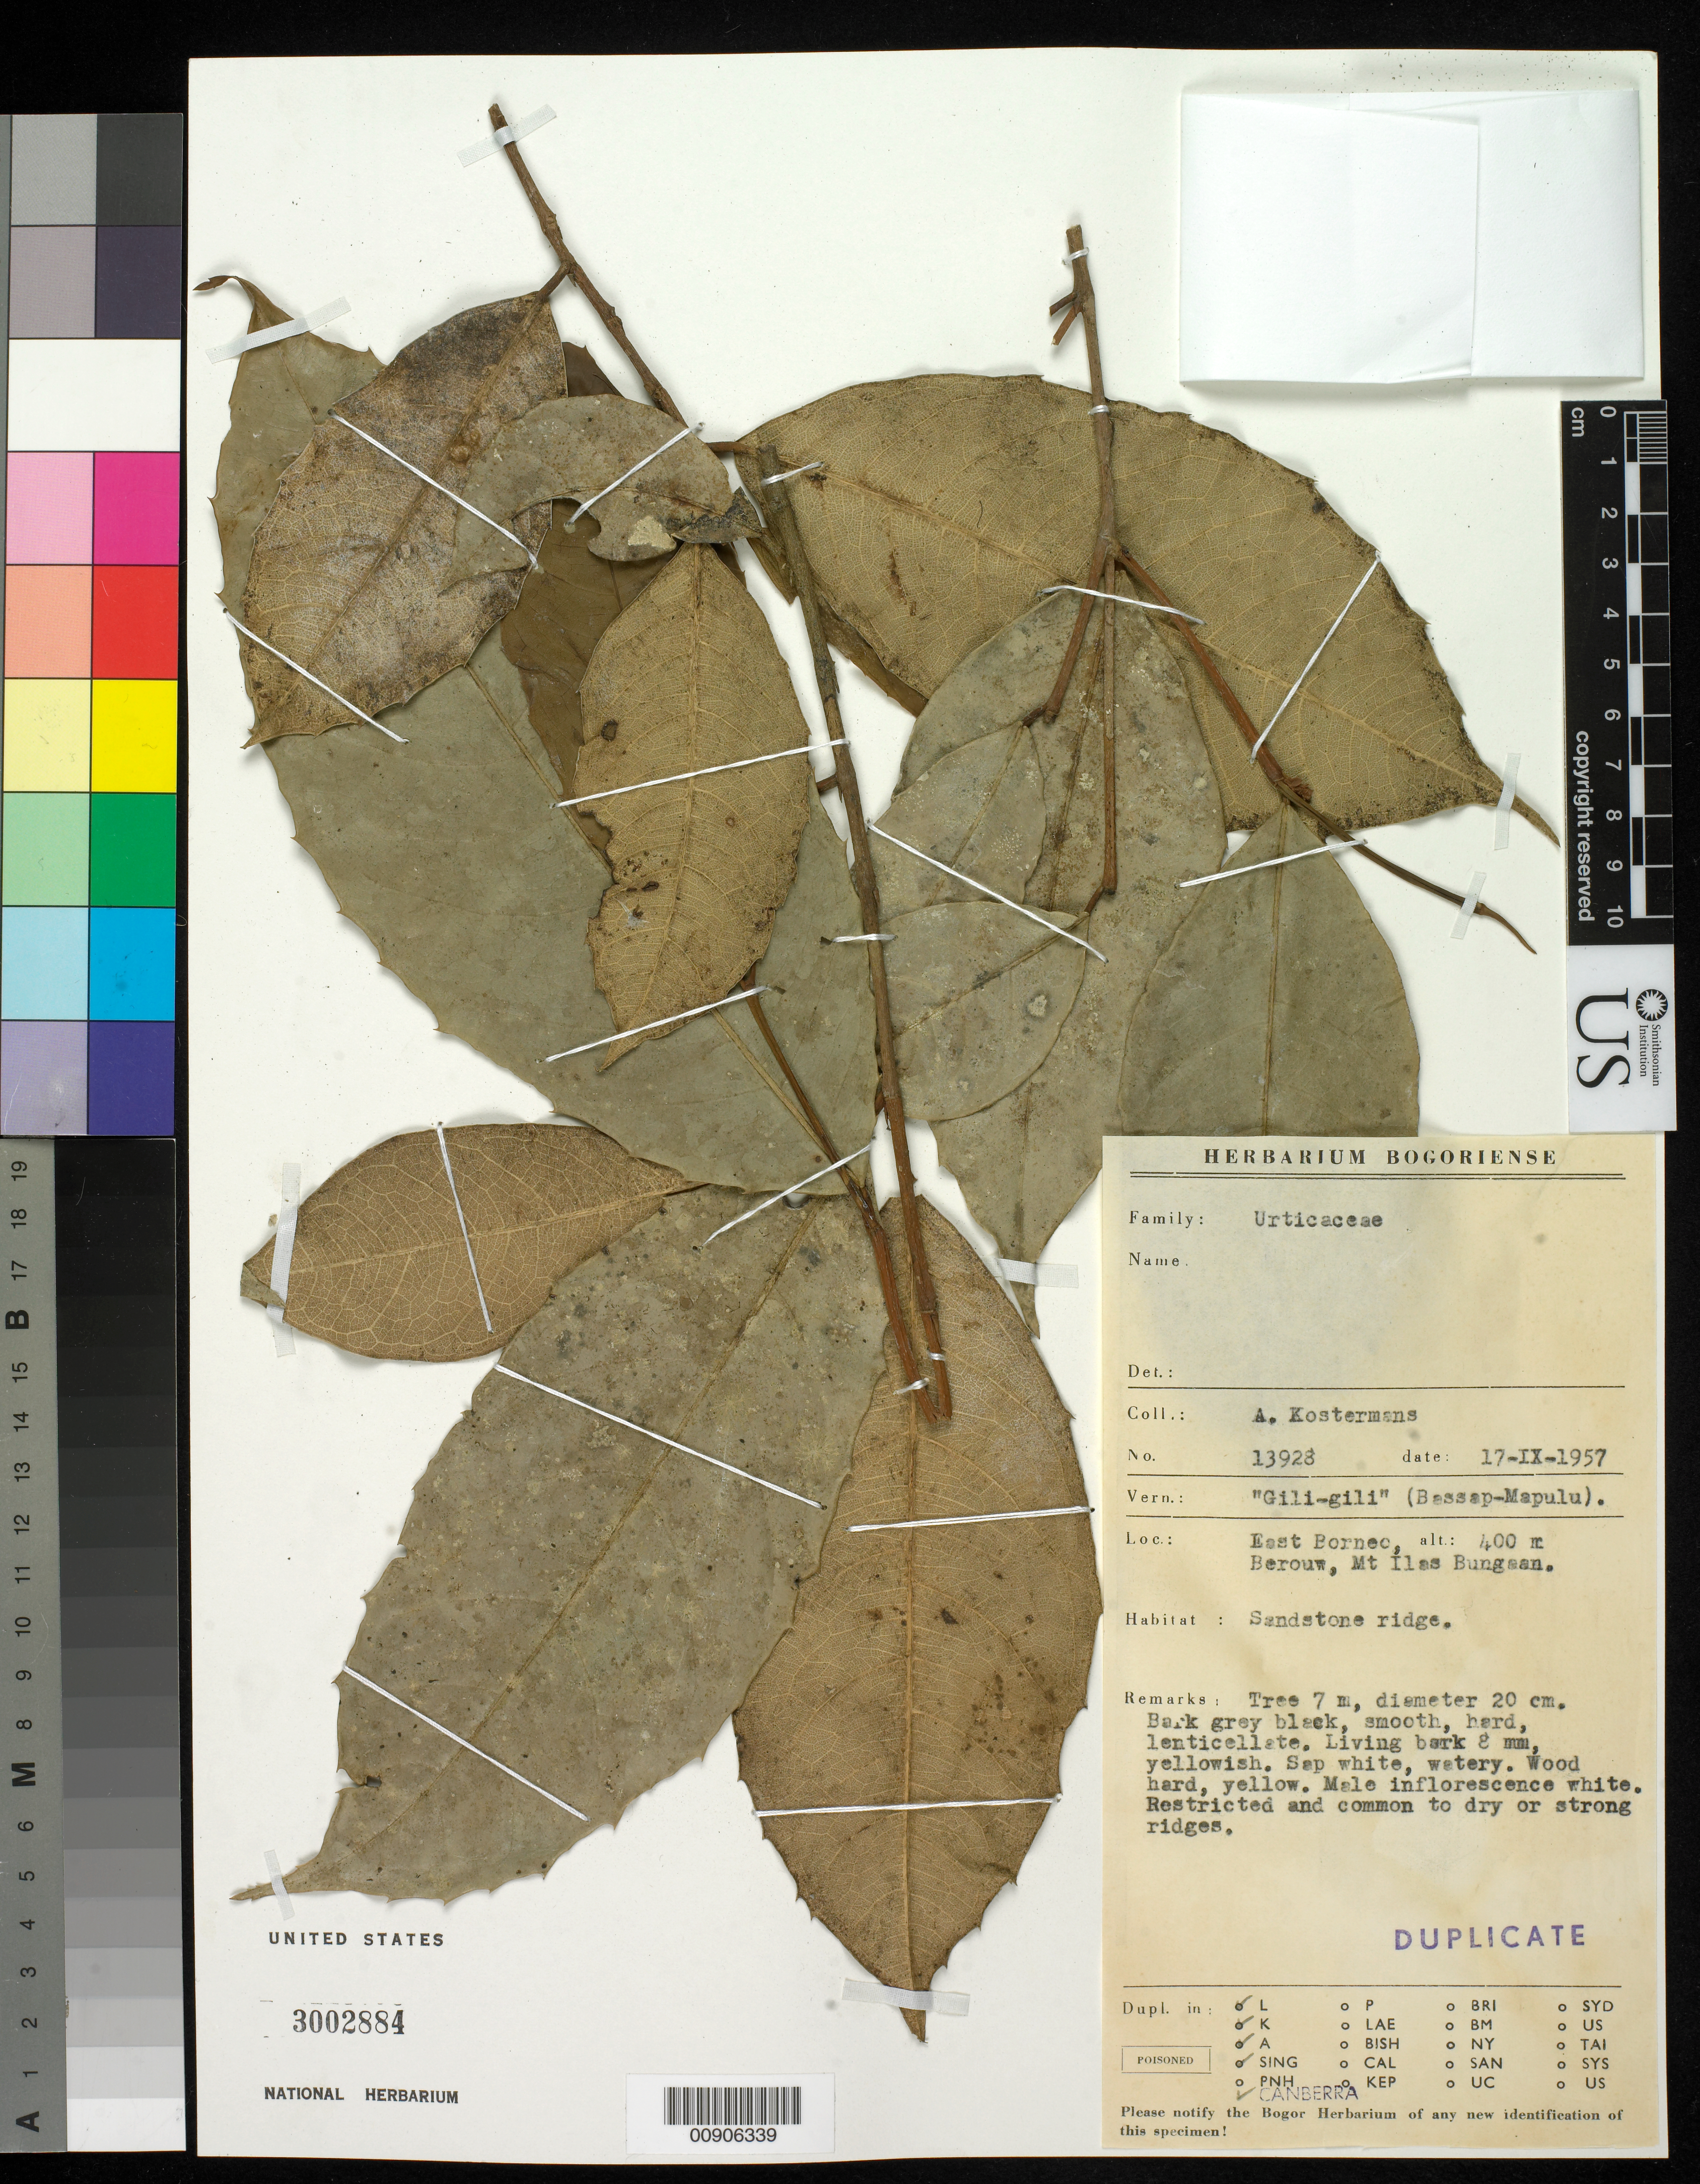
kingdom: Plantae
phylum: Tracheophyta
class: Magnoliopsida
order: Rosales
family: Urticaceae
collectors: A. J. G. Kostermans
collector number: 13928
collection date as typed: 17 Sep 1957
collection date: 1957-09-17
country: Indonesia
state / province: Kalimantan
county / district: Kalimantan Barat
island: Borneo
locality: East Borneo, Berouw, Mt Ilas Bungaan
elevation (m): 400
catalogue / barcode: US 3002884